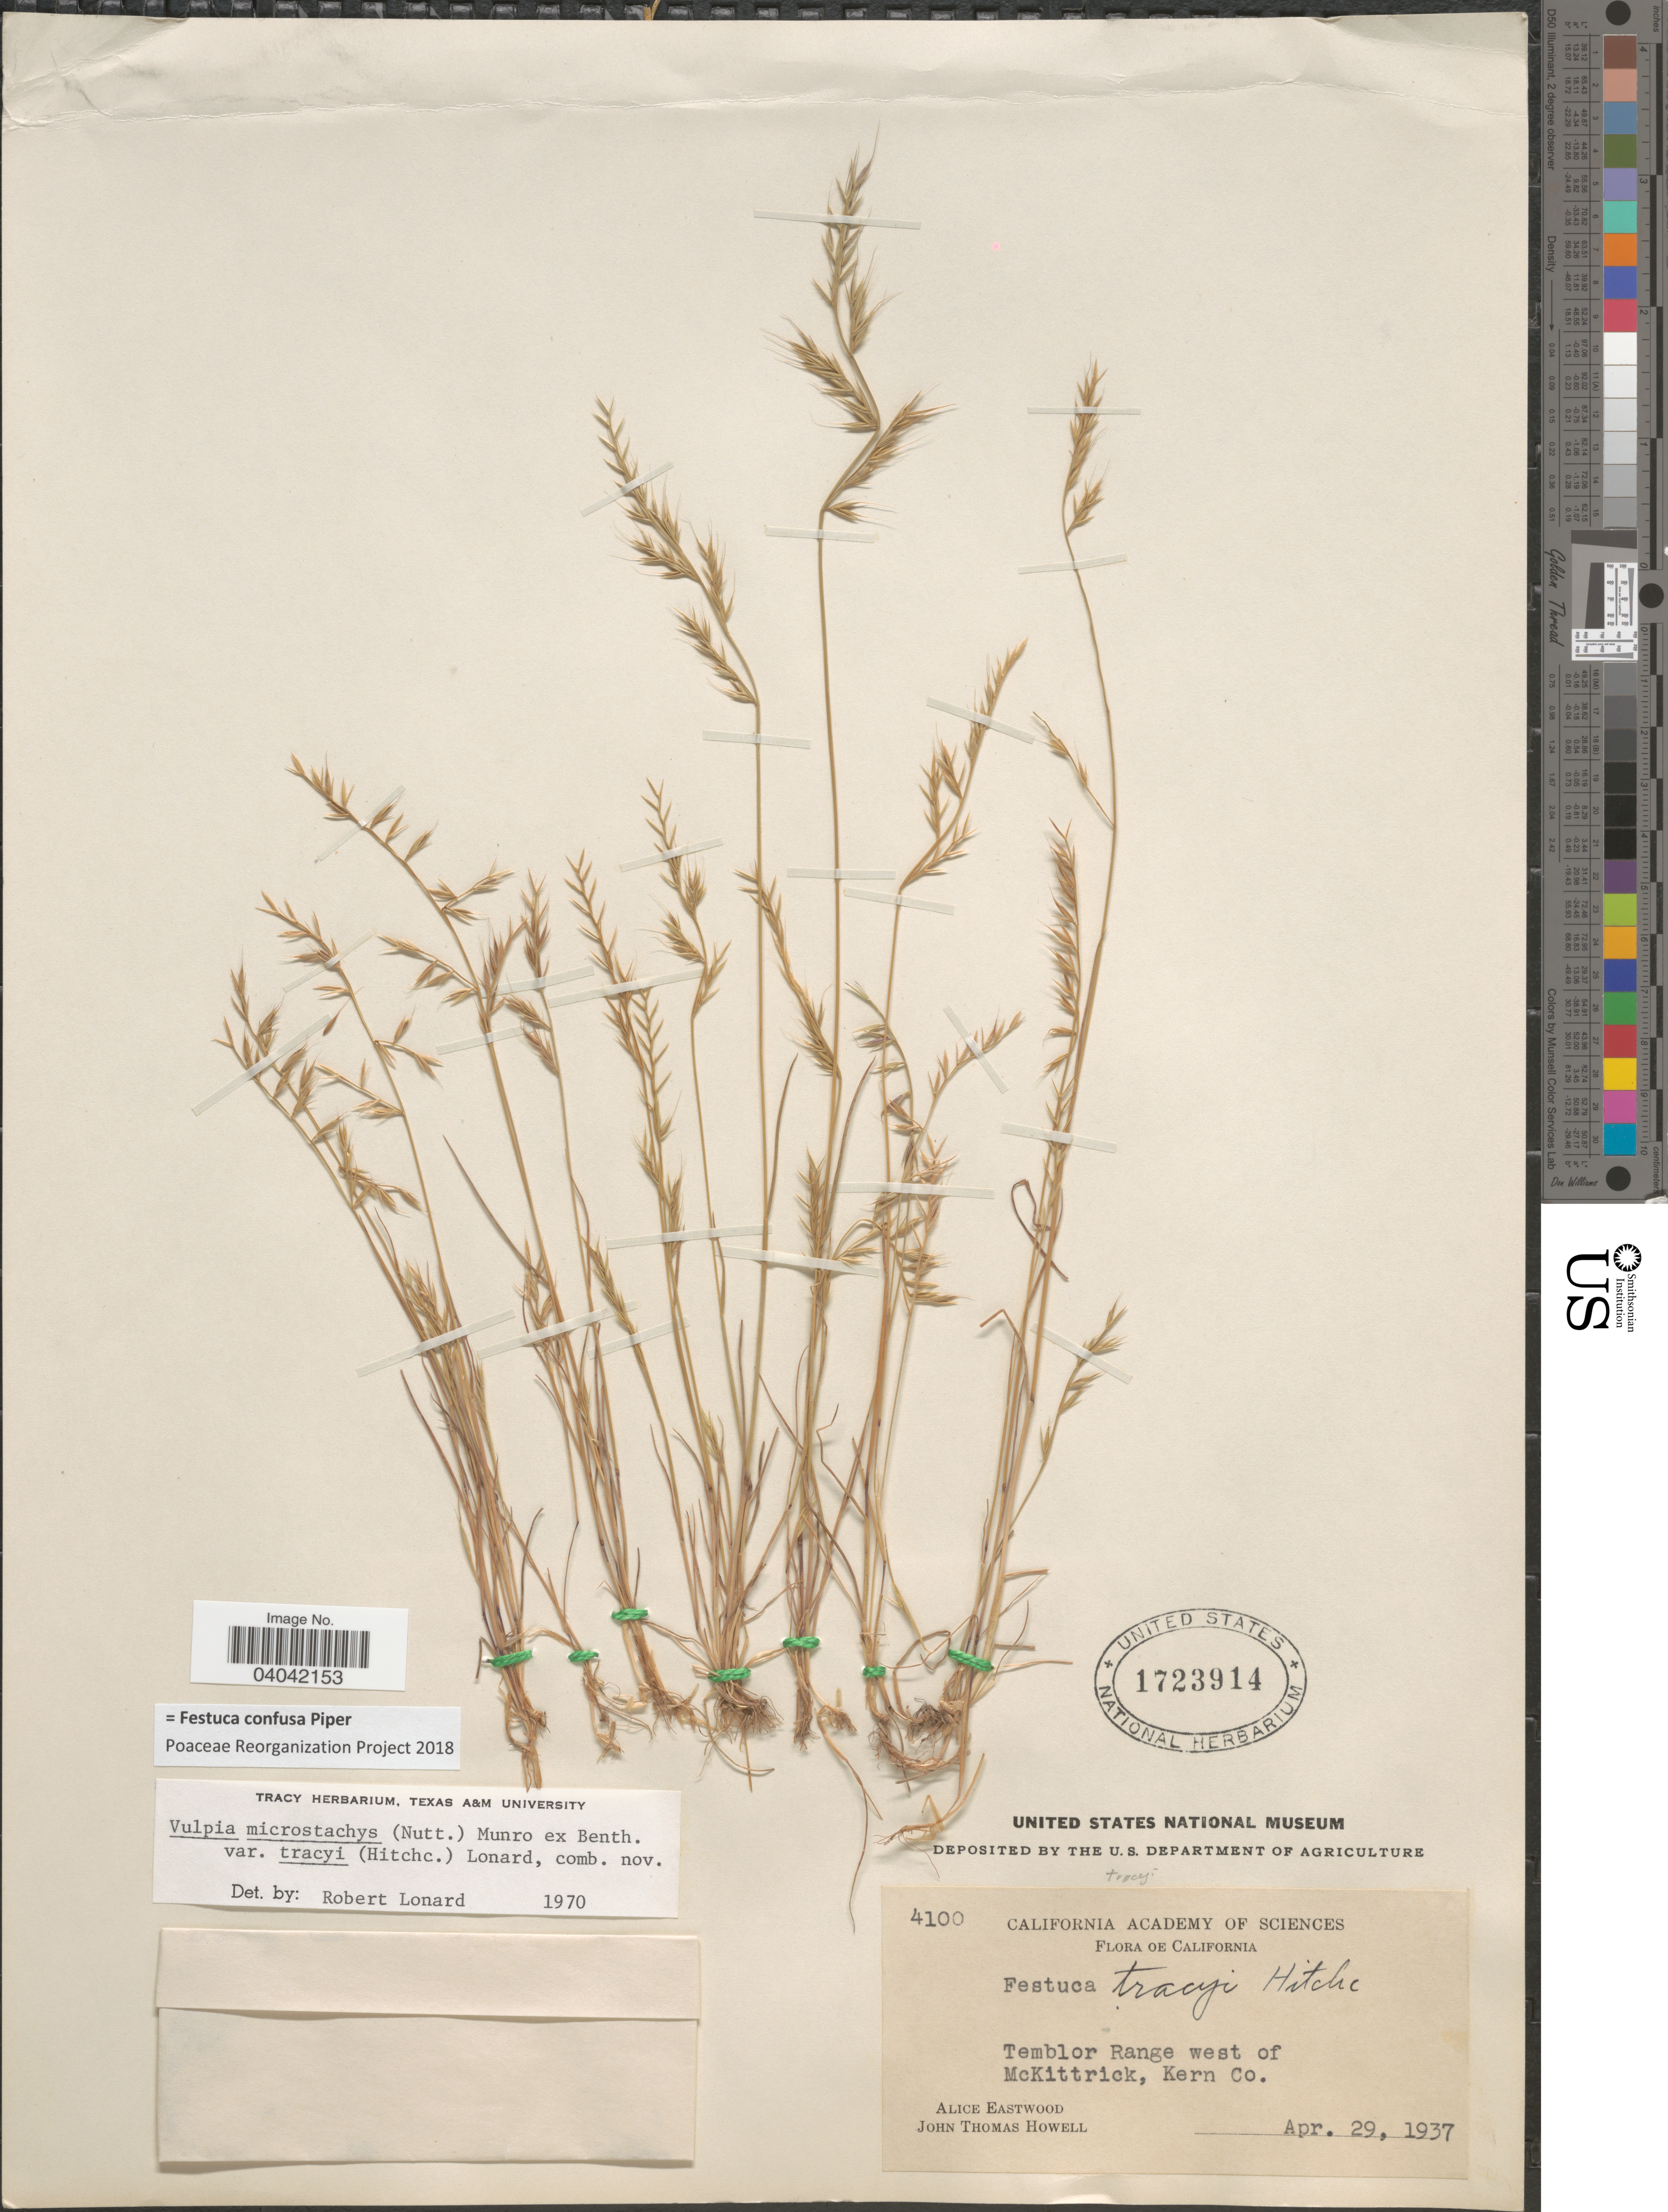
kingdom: Plantae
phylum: Tracheophyta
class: Liliopsida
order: Poales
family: Poaceae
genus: Festuca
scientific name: Festuca confusa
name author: Piper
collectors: A. Eastwood & J. T. Howell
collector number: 4100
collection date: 1937-04-29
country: United States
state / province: California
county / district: Kern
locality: Temblor Range west of McKittrick, Kern Co.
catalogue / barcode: US 1723914